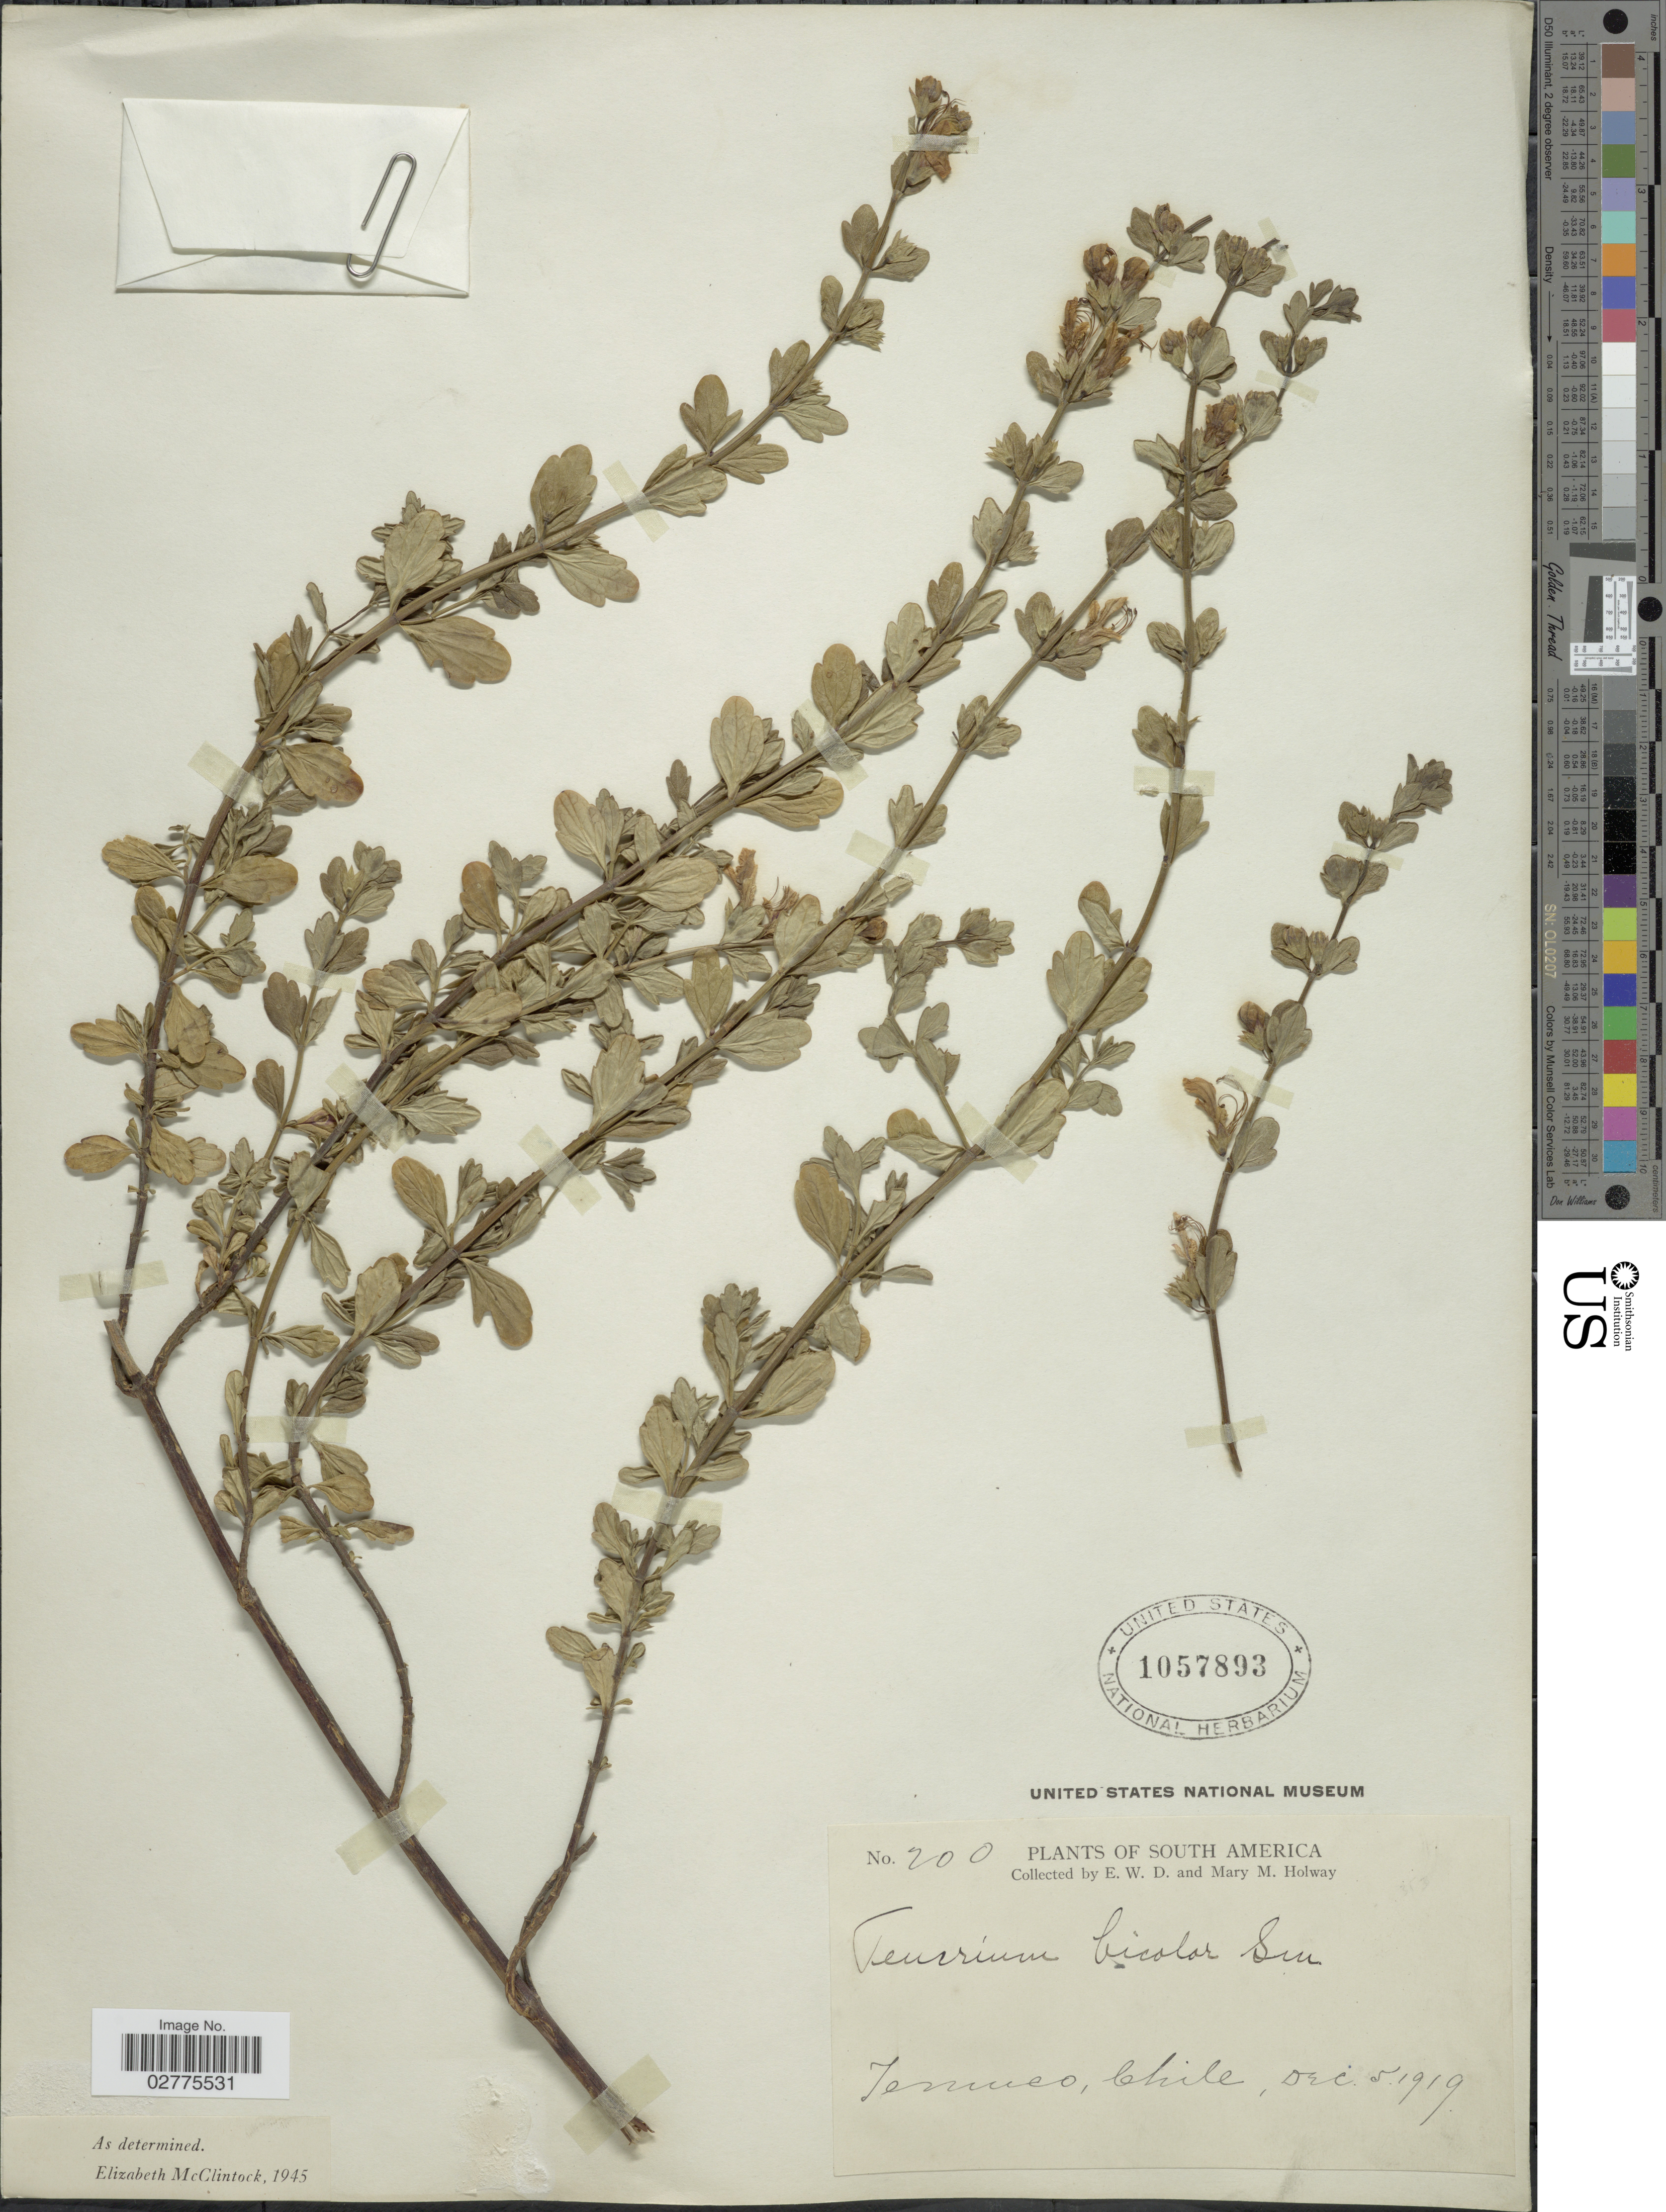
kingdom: Plantae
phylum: Tracheophyta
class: Magnoliopsida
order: Lamiales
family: Lamiaceae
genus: Teucrium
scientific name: Teucrium bicolor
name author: (Sm.) Raf.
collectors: E. W. D. Holway & M. M. Holway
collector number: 200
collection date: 1919-12-05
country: Chile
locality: Temuco.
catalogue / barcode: US 1057893